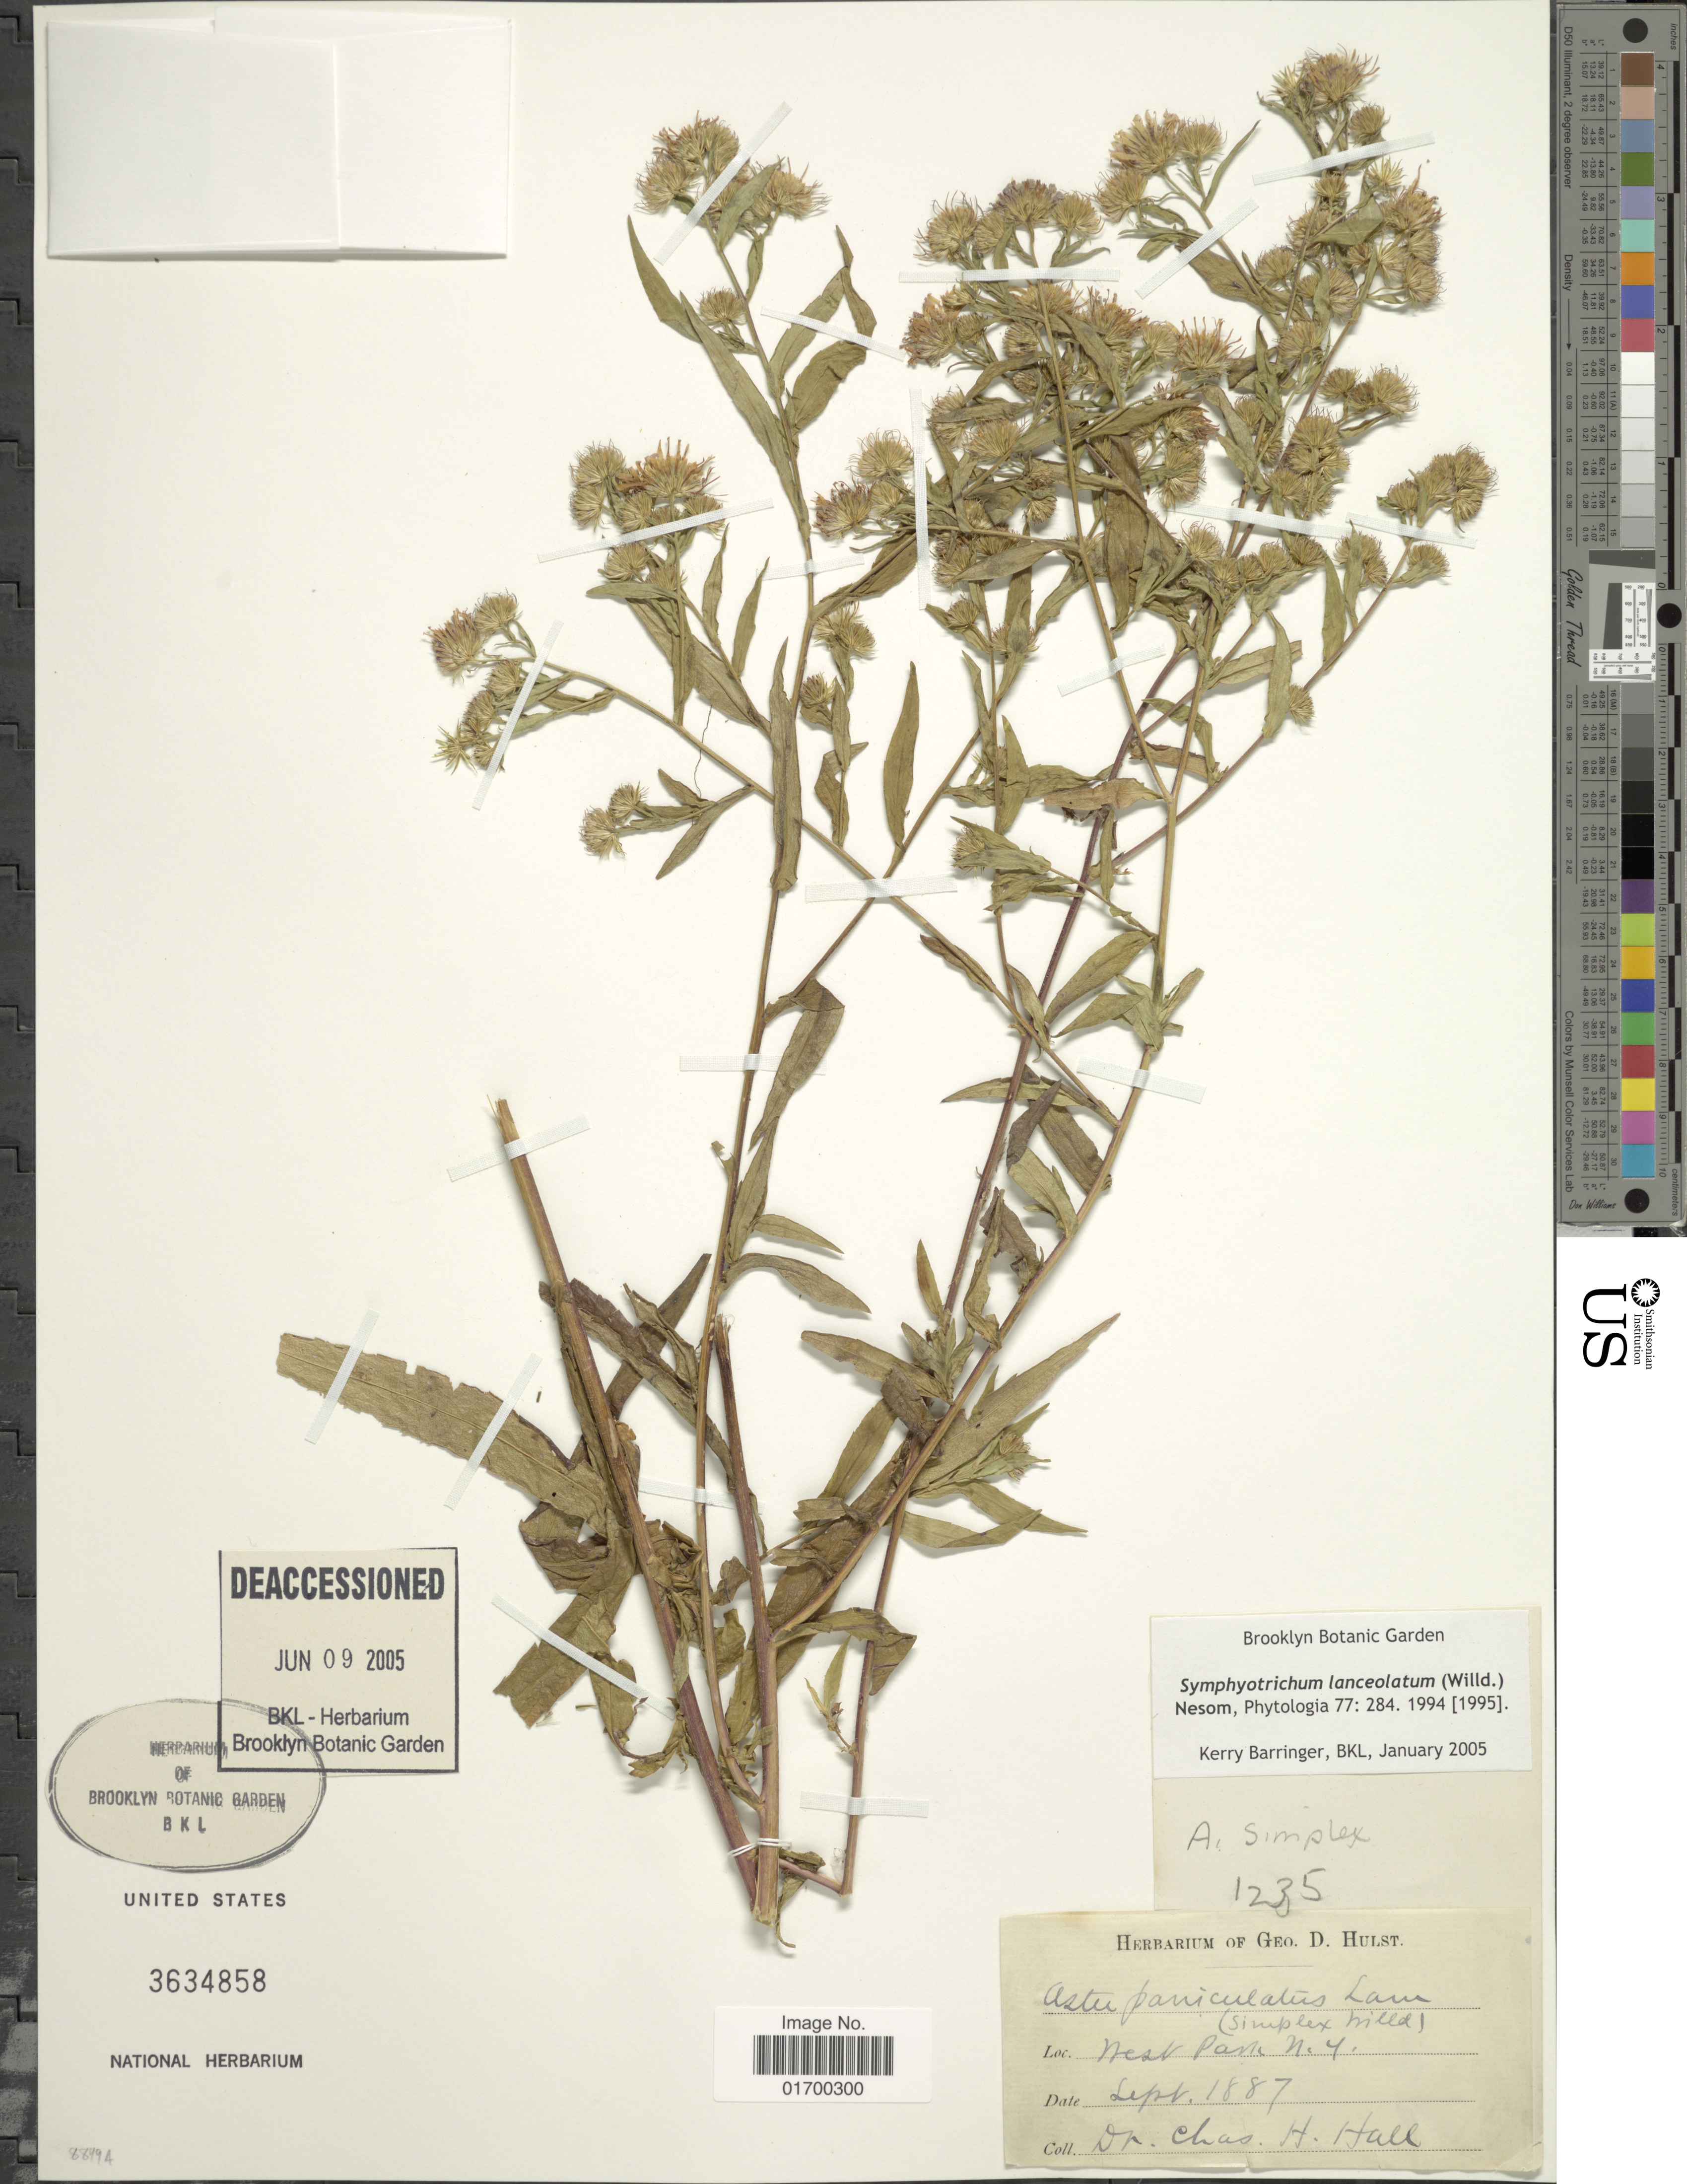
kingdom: Plantae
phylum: Tracheophyta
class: Magnoliopsida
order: Asterales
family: Asteraceae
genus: Symphyotrichum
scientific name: Symphyotrichum lanceolatum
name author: (Willd.) G.L. Nesom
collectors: C. Hall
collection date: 1887-09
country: United States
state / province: New York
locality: West Park, N.Y.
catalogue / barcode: US 3634858